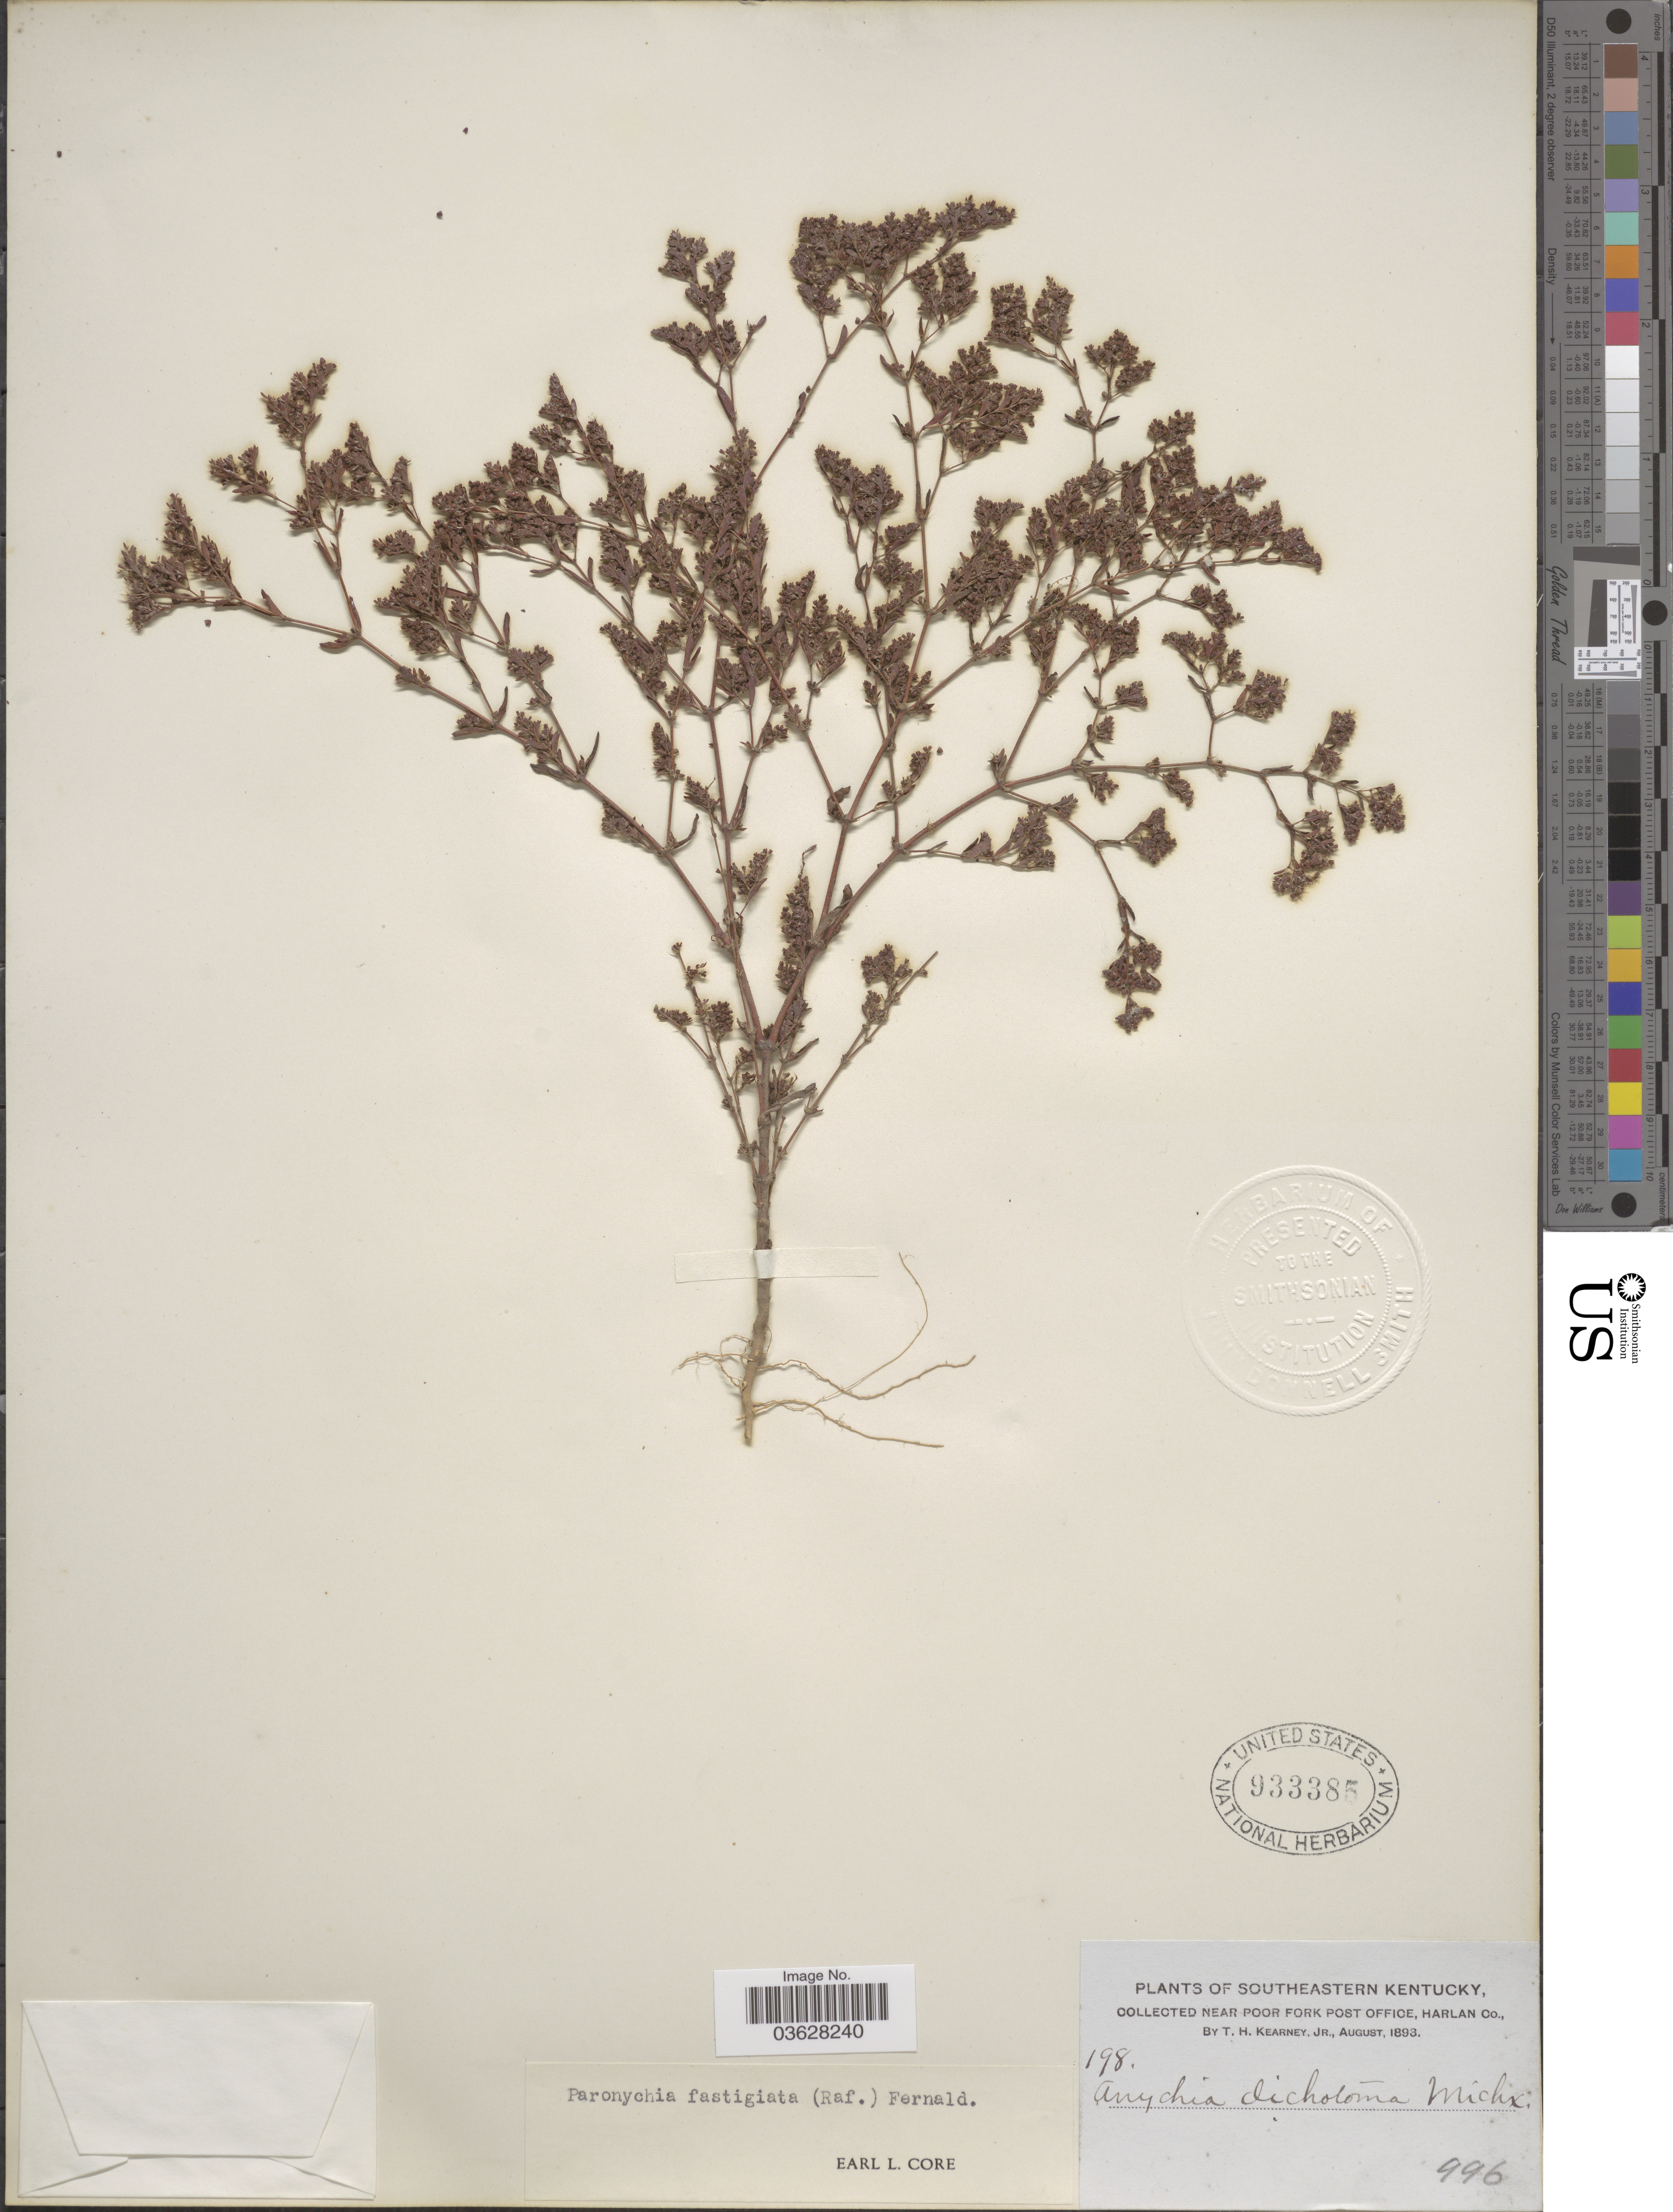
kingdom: Plantae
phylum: Tracheophyta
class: Magnoliopsida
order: Caryophyllales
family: Caryophyllaceae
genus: Paronychia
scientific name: Paronychia fastigiata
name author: (Raf.) Fernald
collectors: T. H. Kearney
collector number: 198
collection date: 1893-08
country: United States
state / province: Kentucky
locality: Southeastern Kentucky, near Poor Fork Post Office, Harlan Co.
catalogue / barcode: US 933385